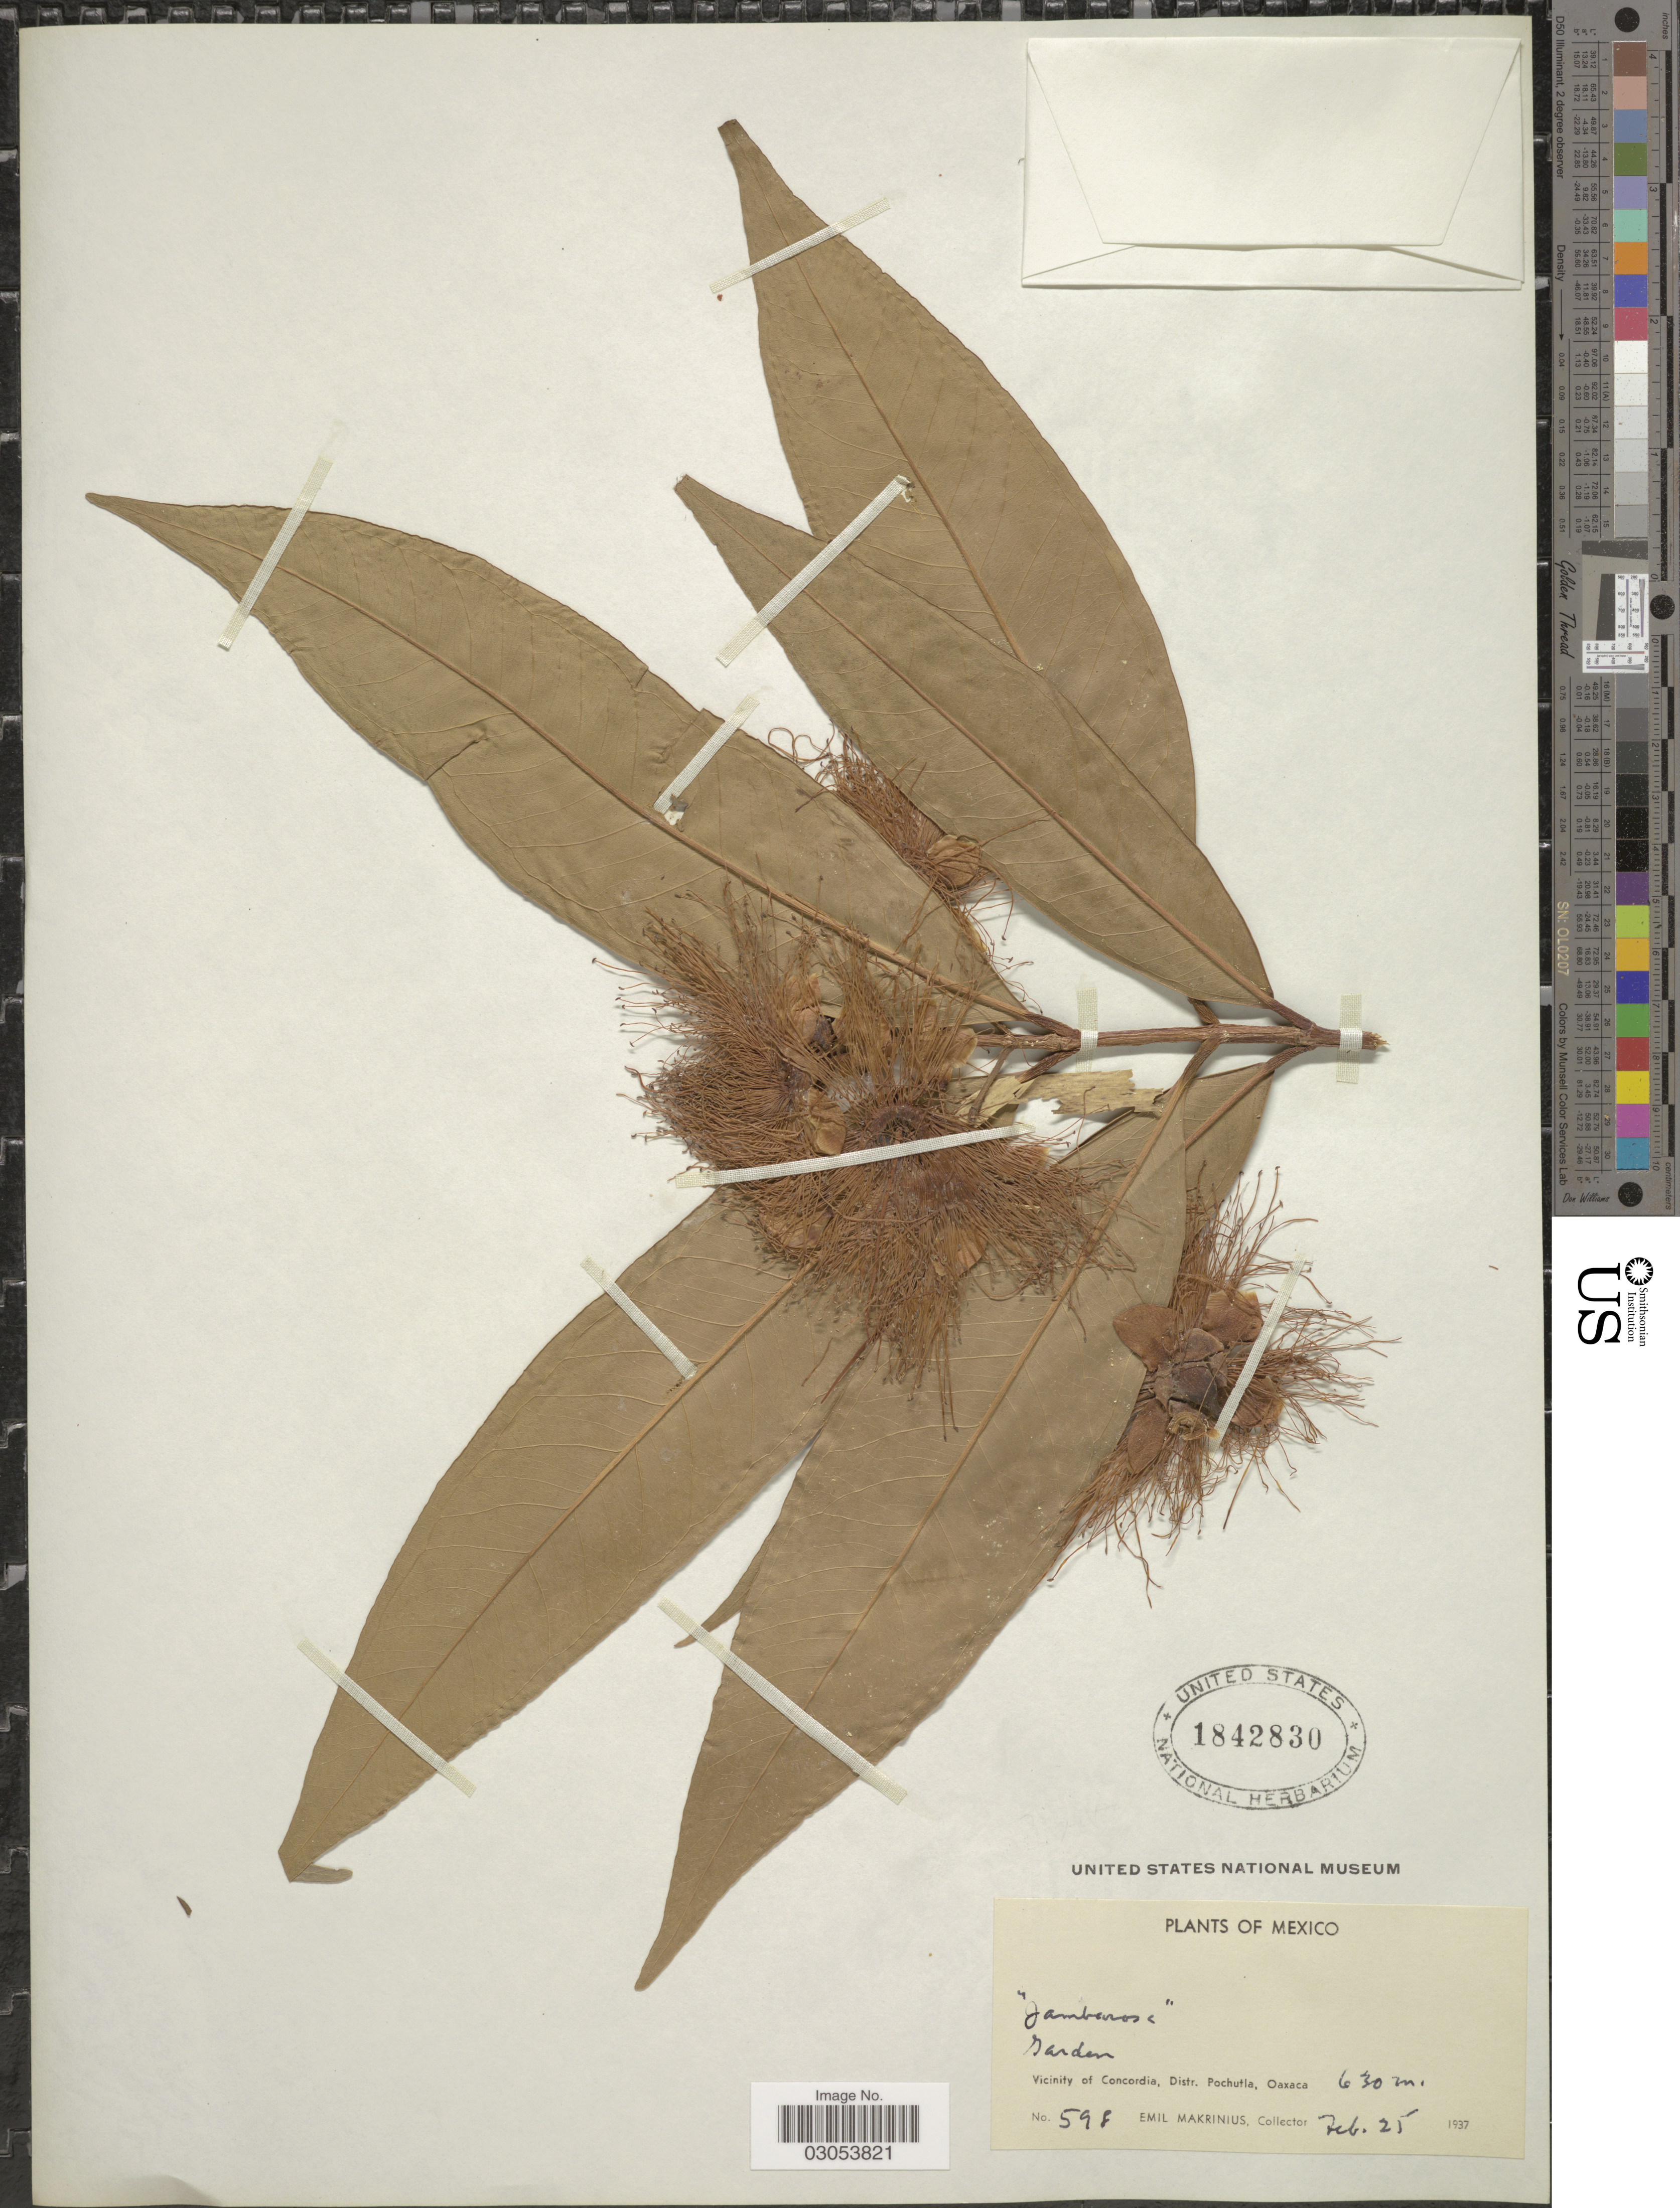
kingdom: Plantae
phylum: Tracheophyta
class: Magnoliopsida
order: Myrtales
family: Myrtaceae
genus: Syzygium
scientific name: Syzygium jambos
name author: (L.) Alston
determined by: Strong, Mark T., (BOT), Smithsonian Institution - National Museum of Natural History (UNITED STATES)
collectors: E. Makrinius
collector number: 598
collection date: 1937-02-25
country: Mexico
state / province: Oaxaca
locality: Vicinity of Concordia, Distr. Pochutla.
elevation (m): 630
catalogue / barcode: US 1842830